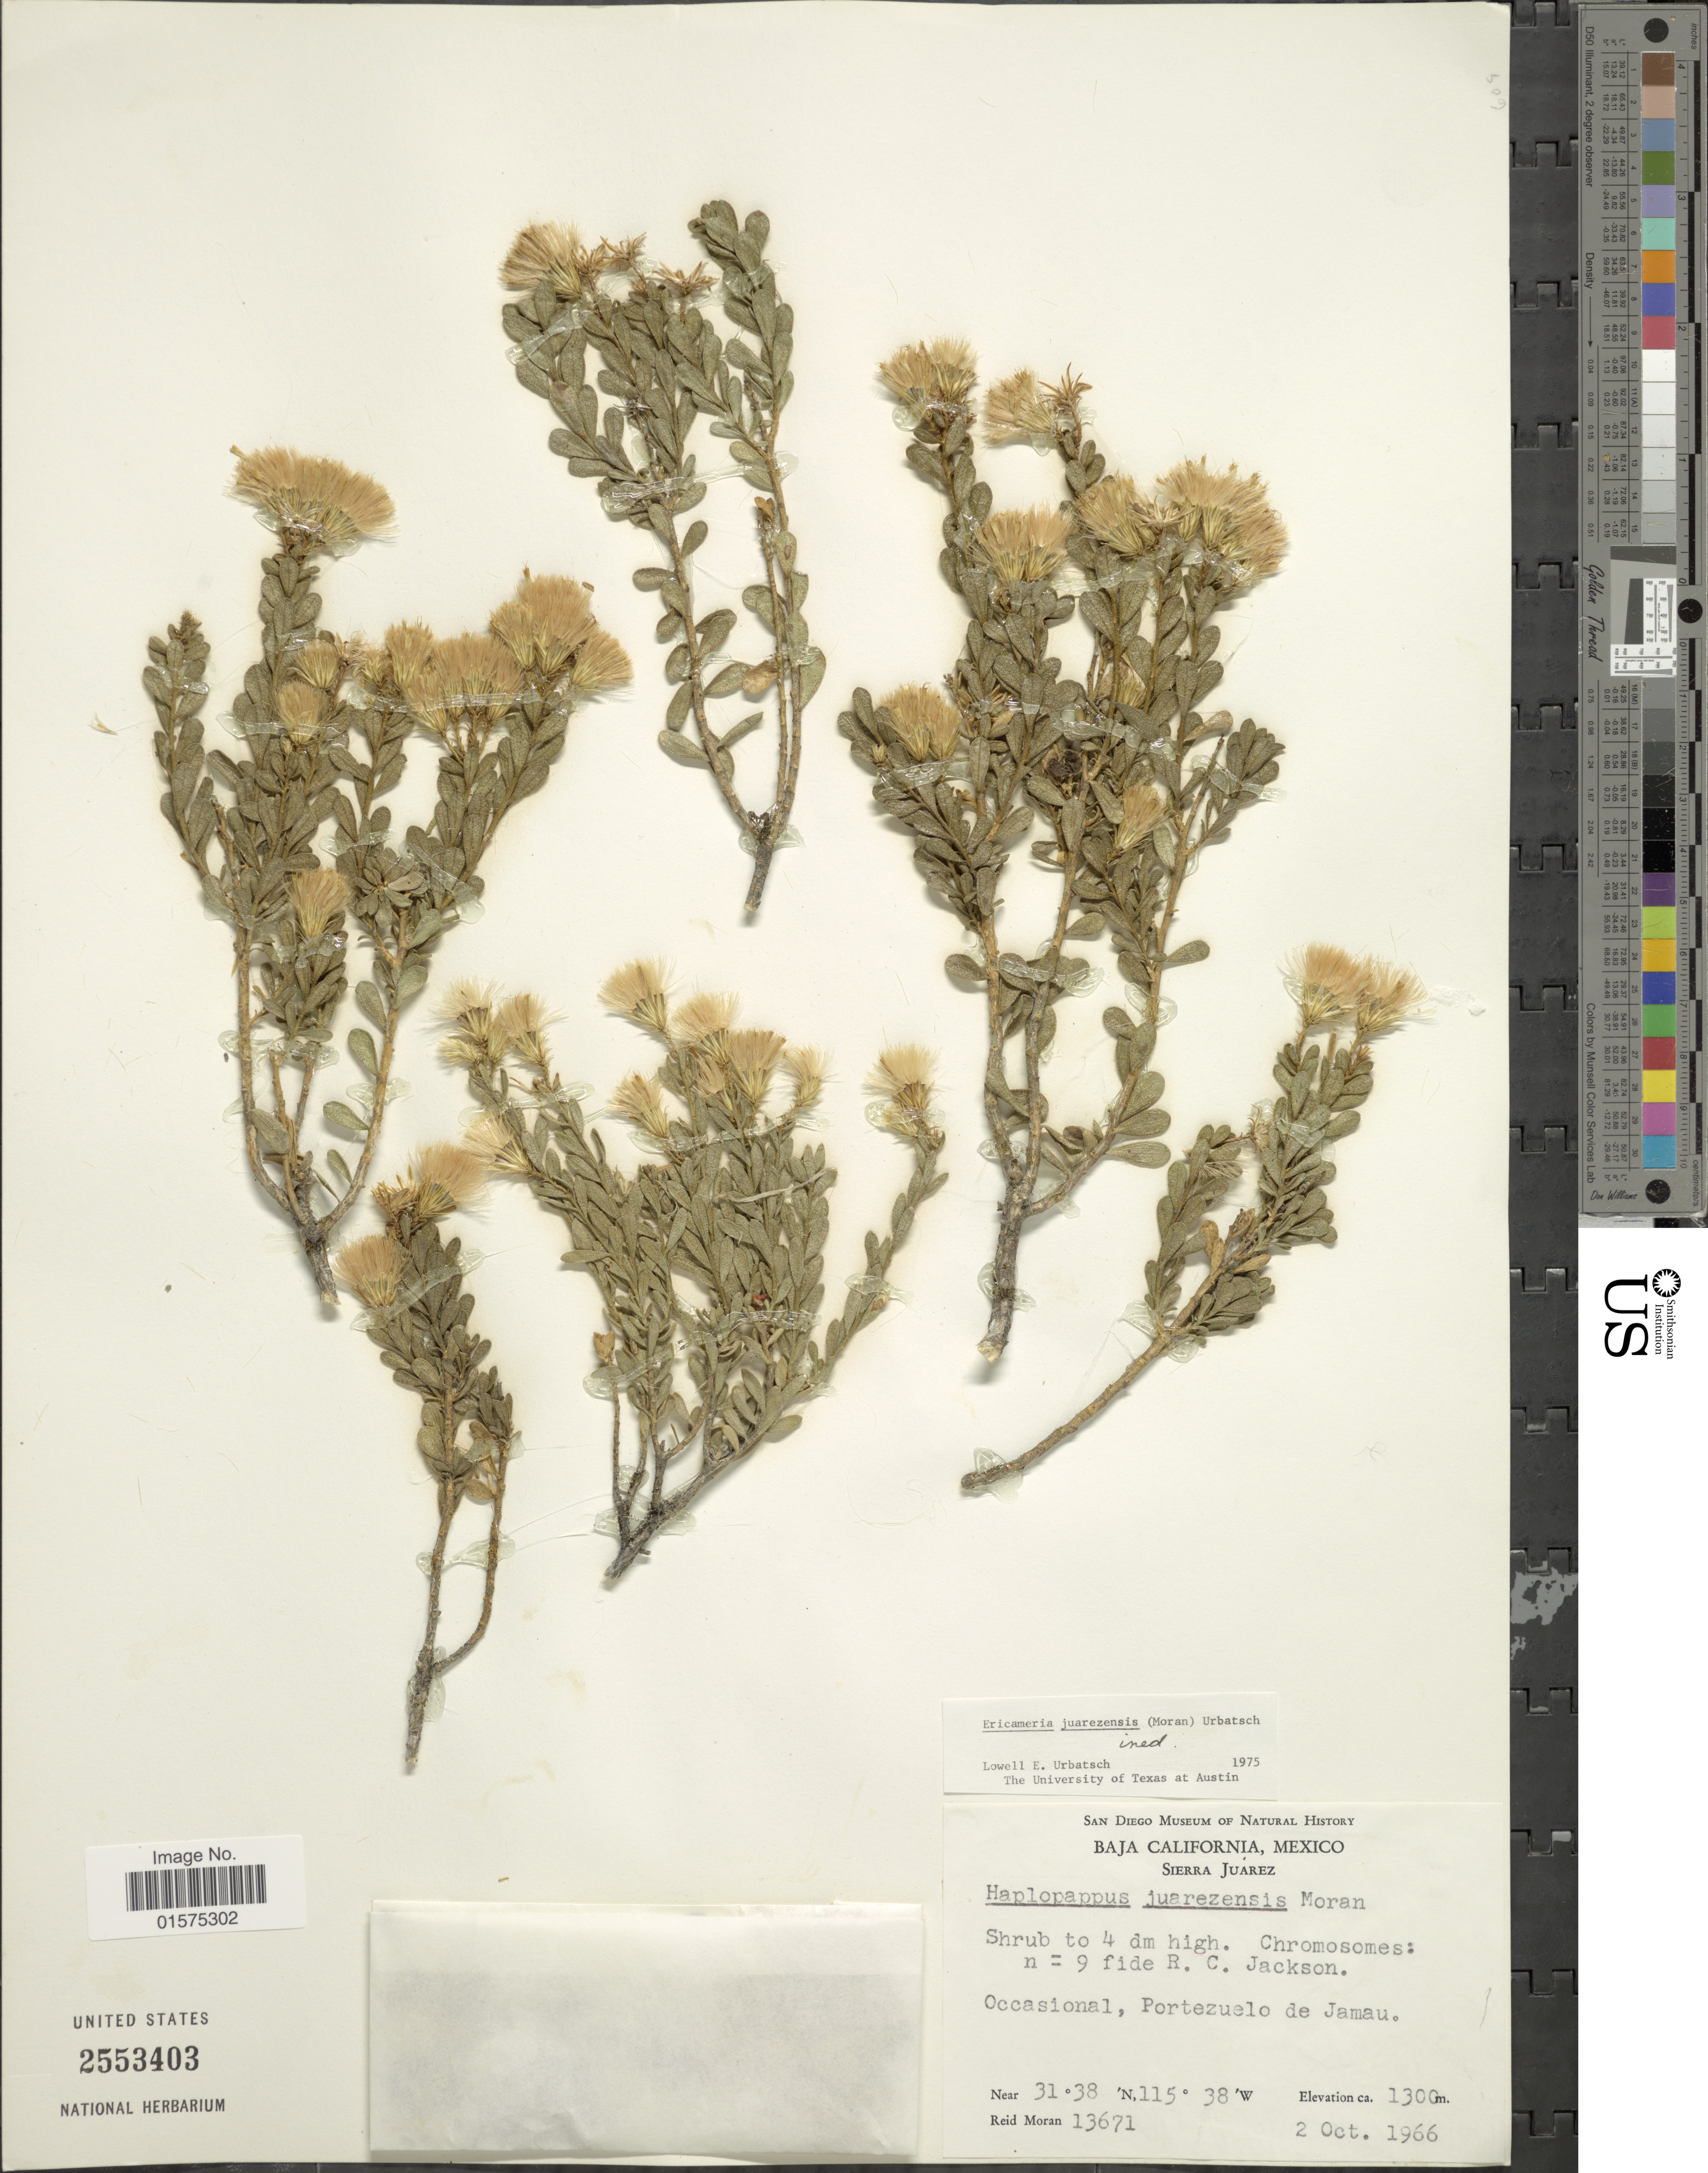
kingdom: Plantae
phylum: Tracheophyta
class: Magnoliopsida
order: Asterales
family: Asteraceae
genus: Ericameria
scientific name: Ericameria juarezensis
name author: (Moran) Urbatsch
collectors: R. V. Moran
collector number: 13671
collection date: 1966-10-02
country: Mexico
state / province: Baja California Sur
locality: Sierra Juárez. Portezuelo de Jamau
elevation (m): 1300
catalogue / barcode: US 2553403